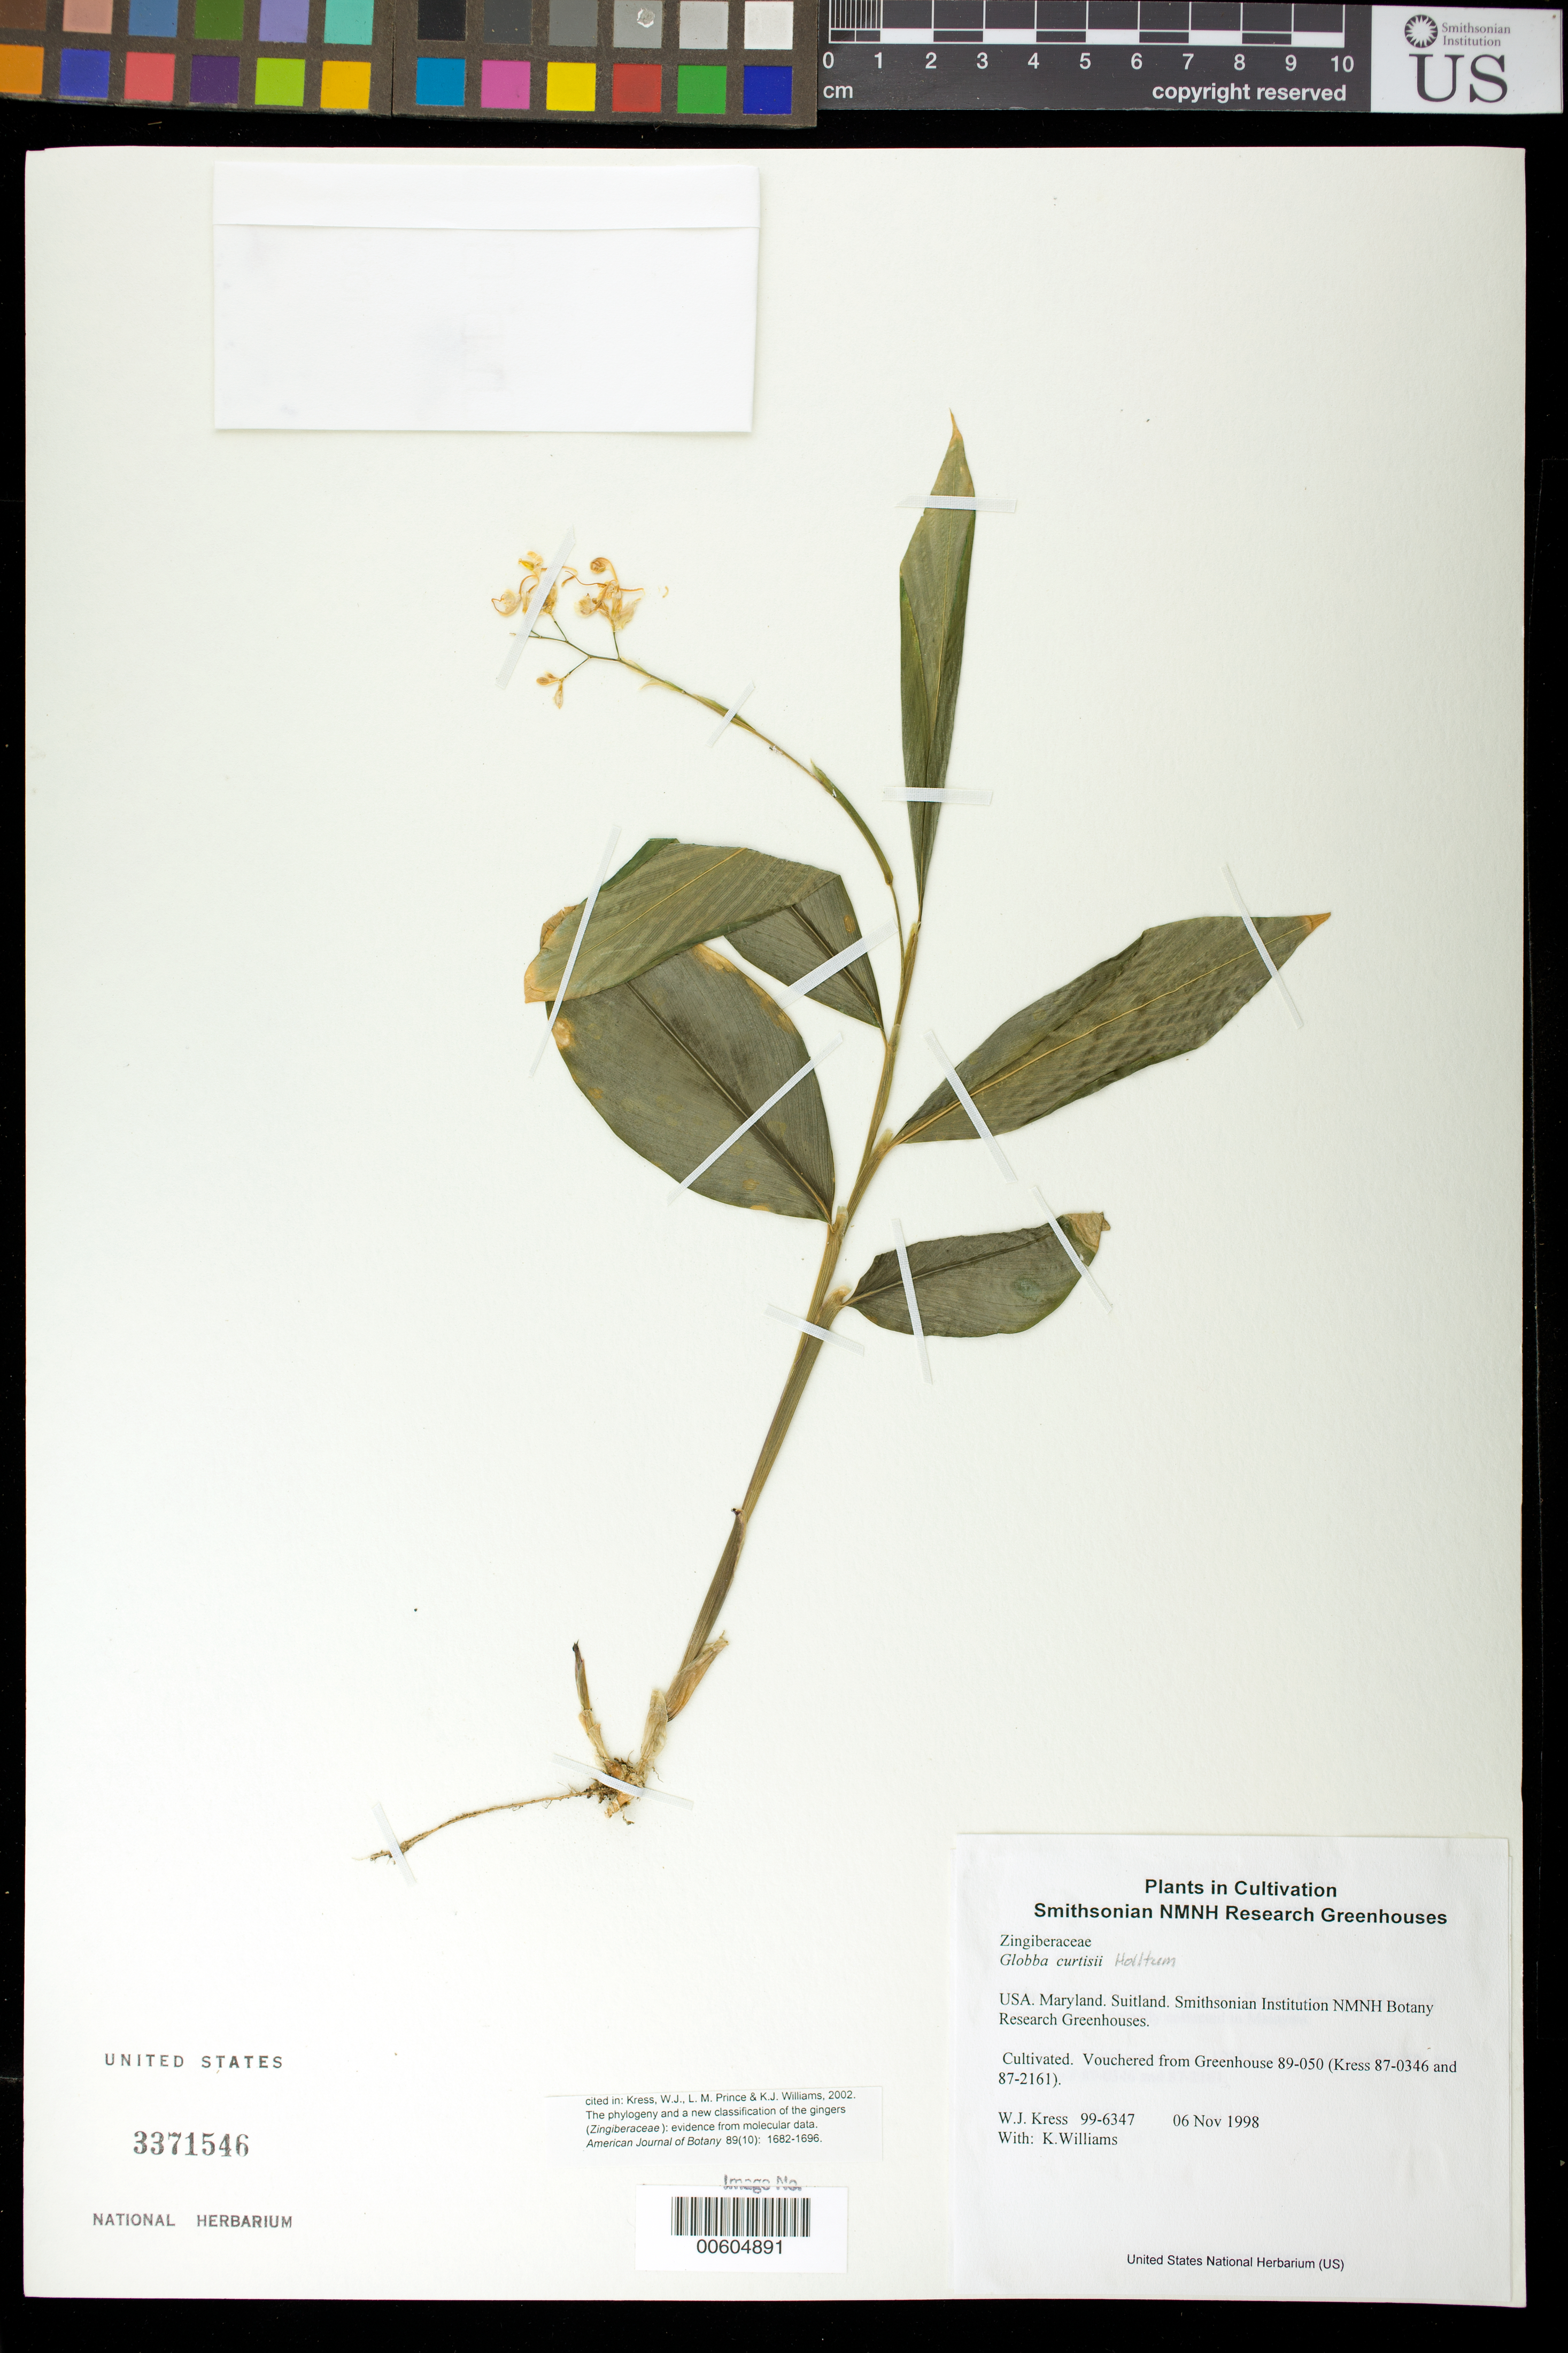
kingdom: Plantae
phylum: Tracheophyta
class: Liliopsida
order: Zingiberales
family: Zingiberaceae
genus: Globba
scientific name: Globba curtisii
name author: Holttum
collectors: W. J. Kress & K. J. Williams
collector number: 99-6347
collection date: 1998-11-06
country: United States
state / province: Maryland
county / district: Prince George's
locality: NMNH Botany Research Greenhouses. Suitland.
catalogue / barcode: US 3371546